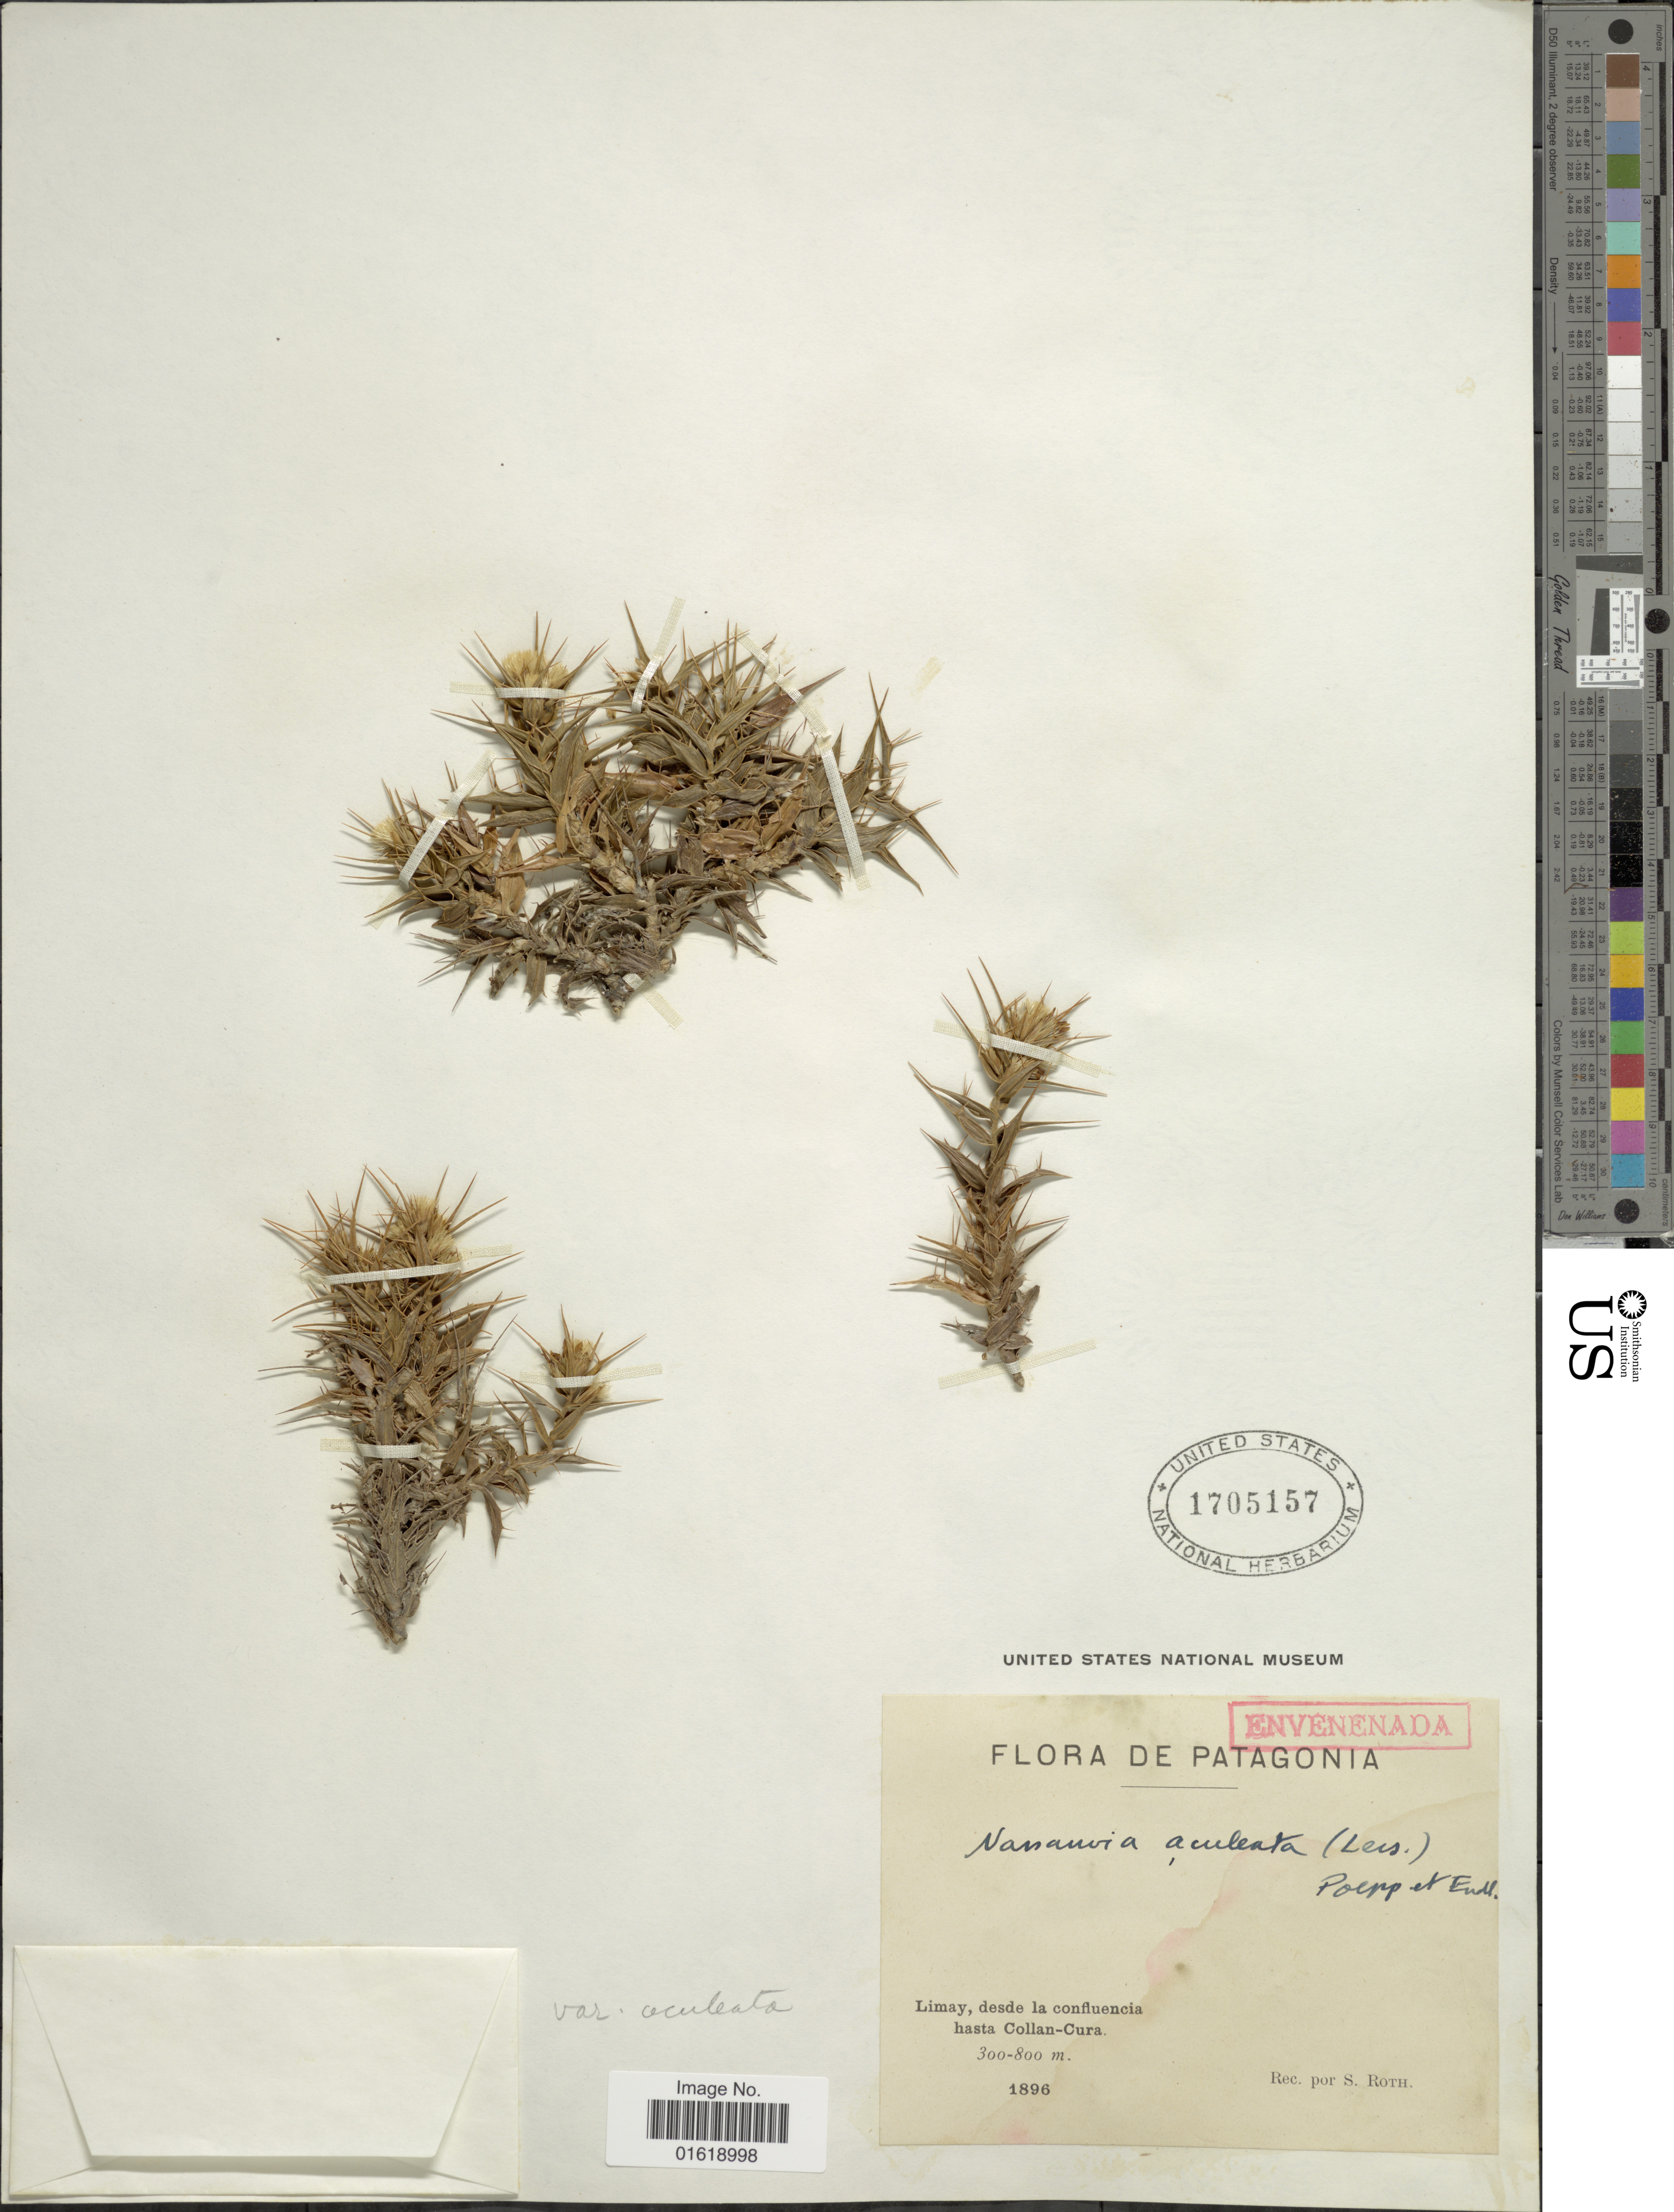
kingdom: Plantae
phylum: Tracheophyta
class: Magnoliopsida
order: Asterales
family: Asteraceae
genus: Nassauvia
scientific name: Nassauvia aculeata var. aculeata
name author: (Less.) Poepp. & Endl.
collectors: S. Roth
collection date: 1896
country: Argentina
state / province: Rio Negro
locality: Patagonia. Limay, desde la confluencia hasta Collan-Cura.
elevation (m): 300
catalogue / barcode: US 1705157